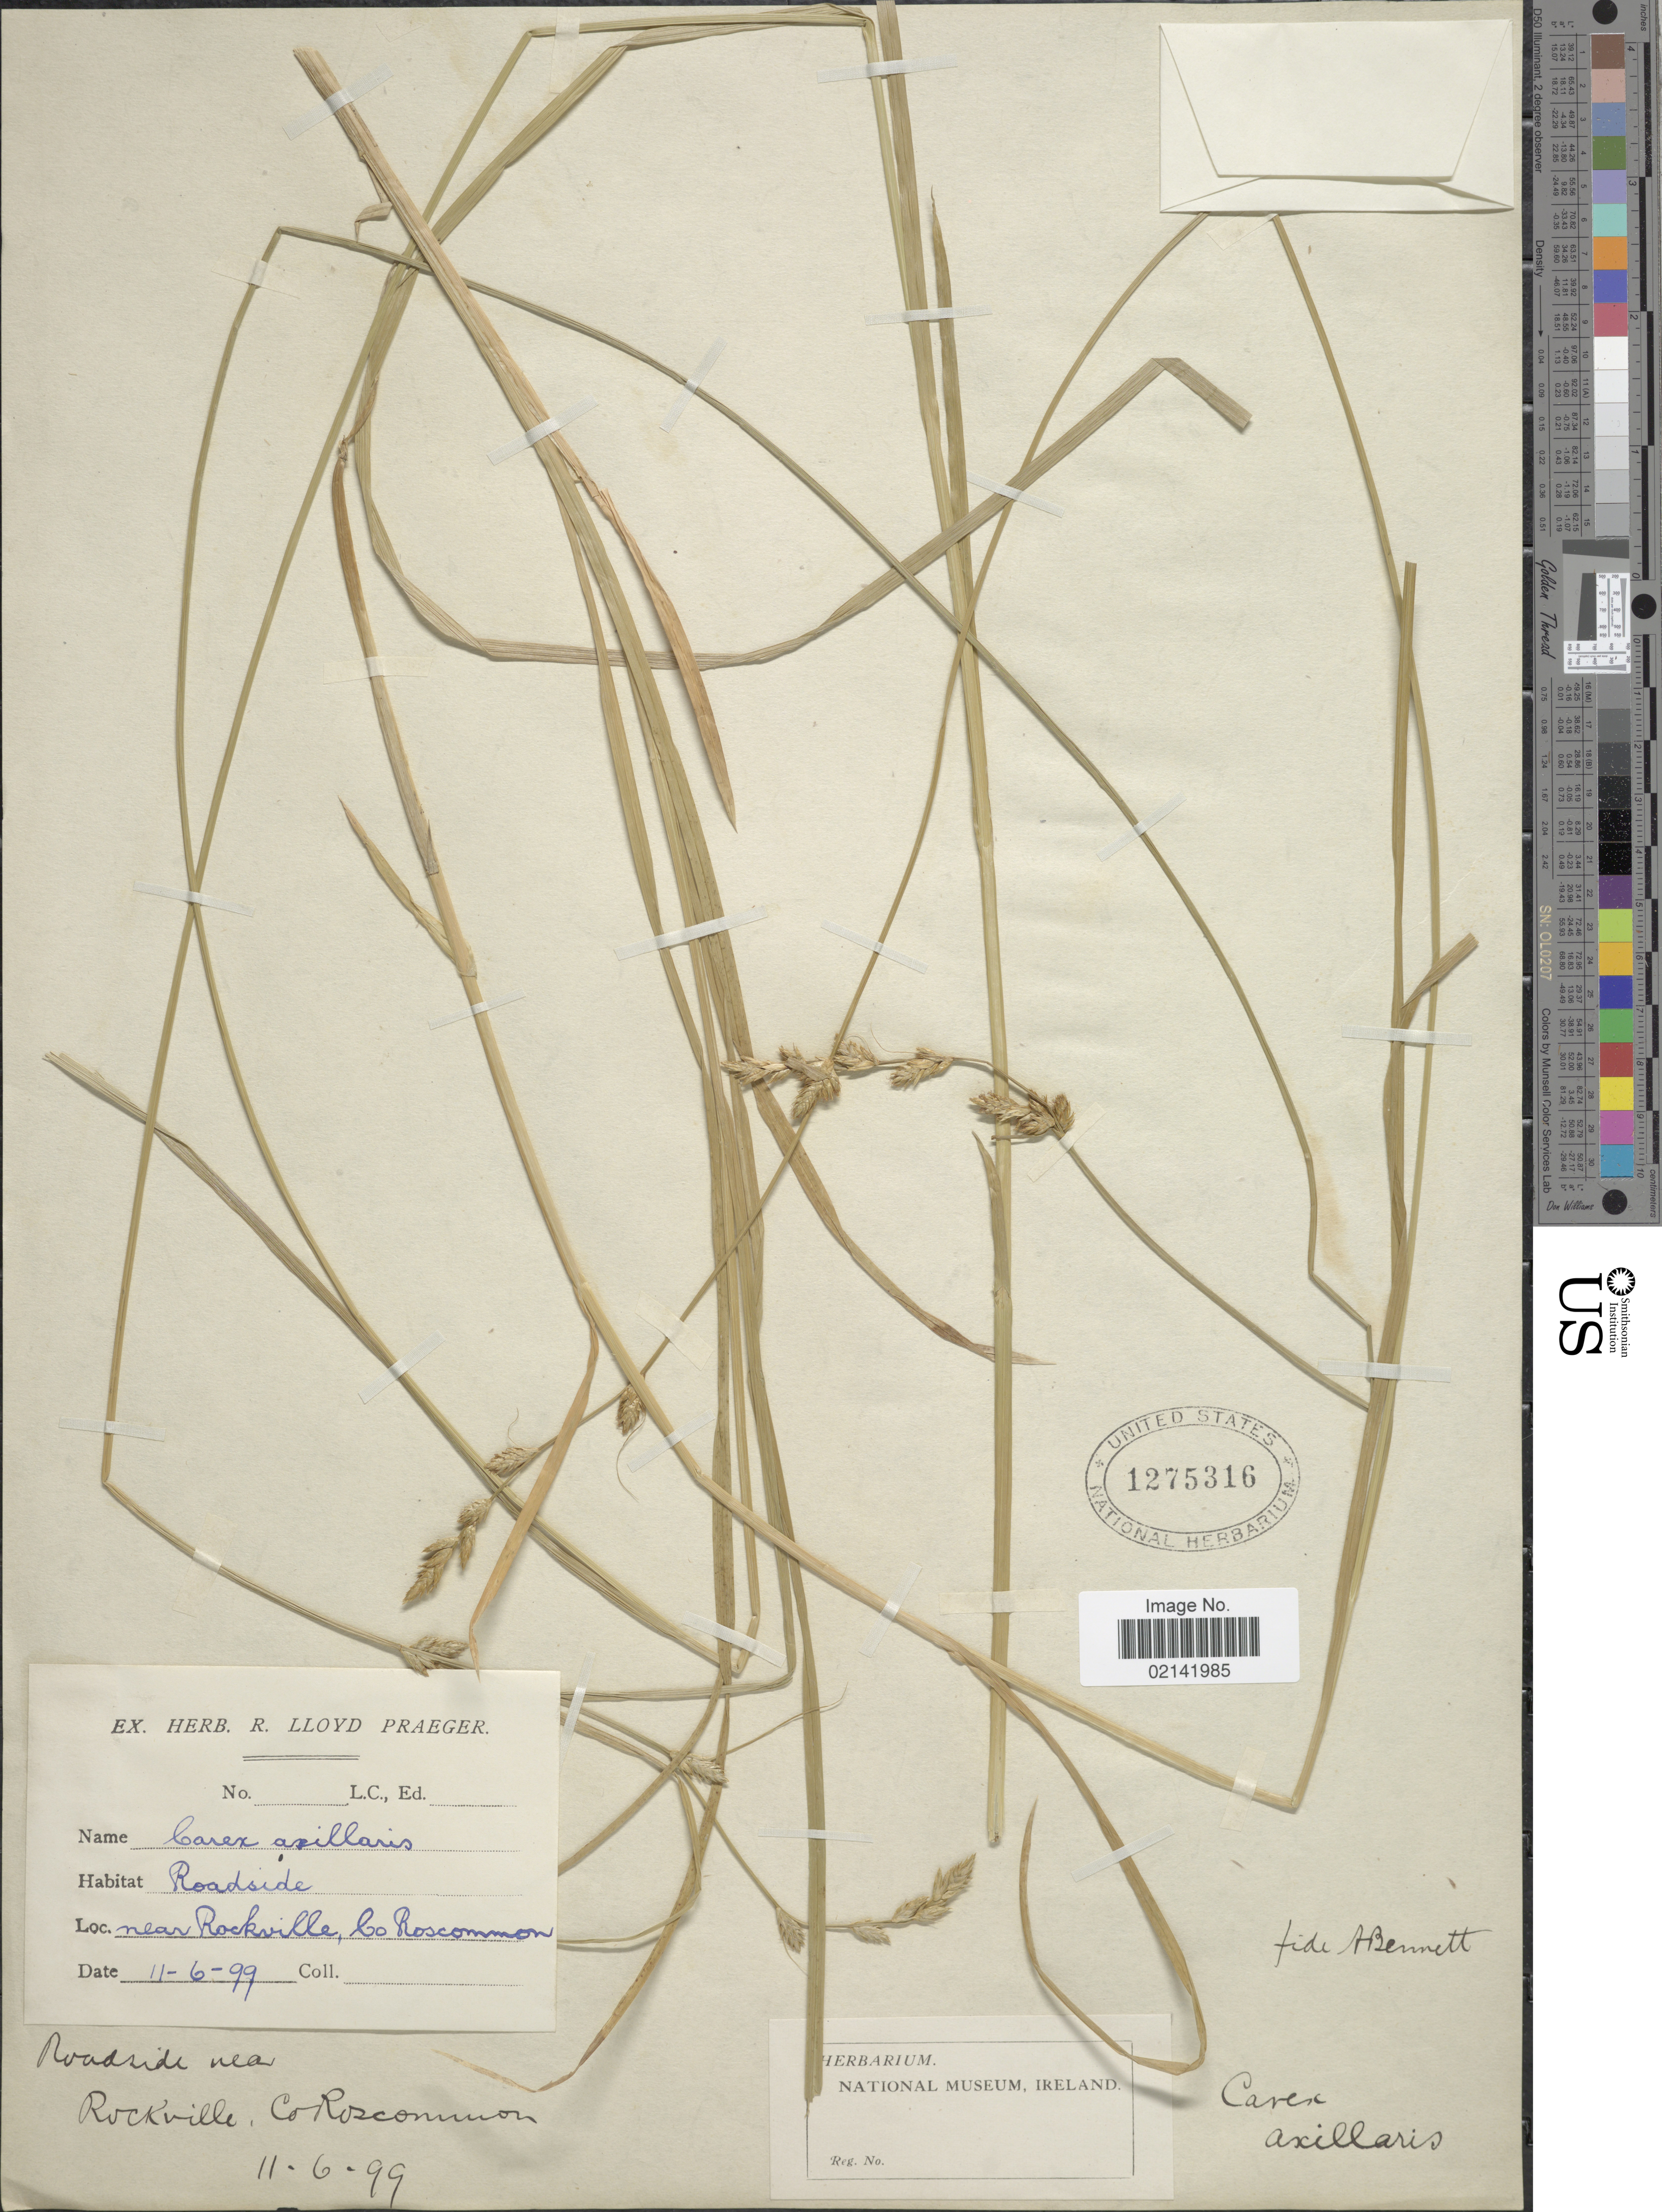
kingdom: Plantae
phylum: Tracheophyta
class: Liliopsida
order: Poales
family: Cyperaceae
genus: Carex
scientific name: Carex x pseudoaxillaris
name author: K. Richt.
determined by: Strong, Mark T., (BOT), Smithsonian Institution - National Museum of Natural History (UNITED STATES)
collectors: Ex herb. R. Lloyd Praeger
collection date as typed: Transcribed d/m/y: 11/6/99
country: Ireland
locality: Roadside near Rockville, Co. Roscommon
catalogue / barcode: US 1275316